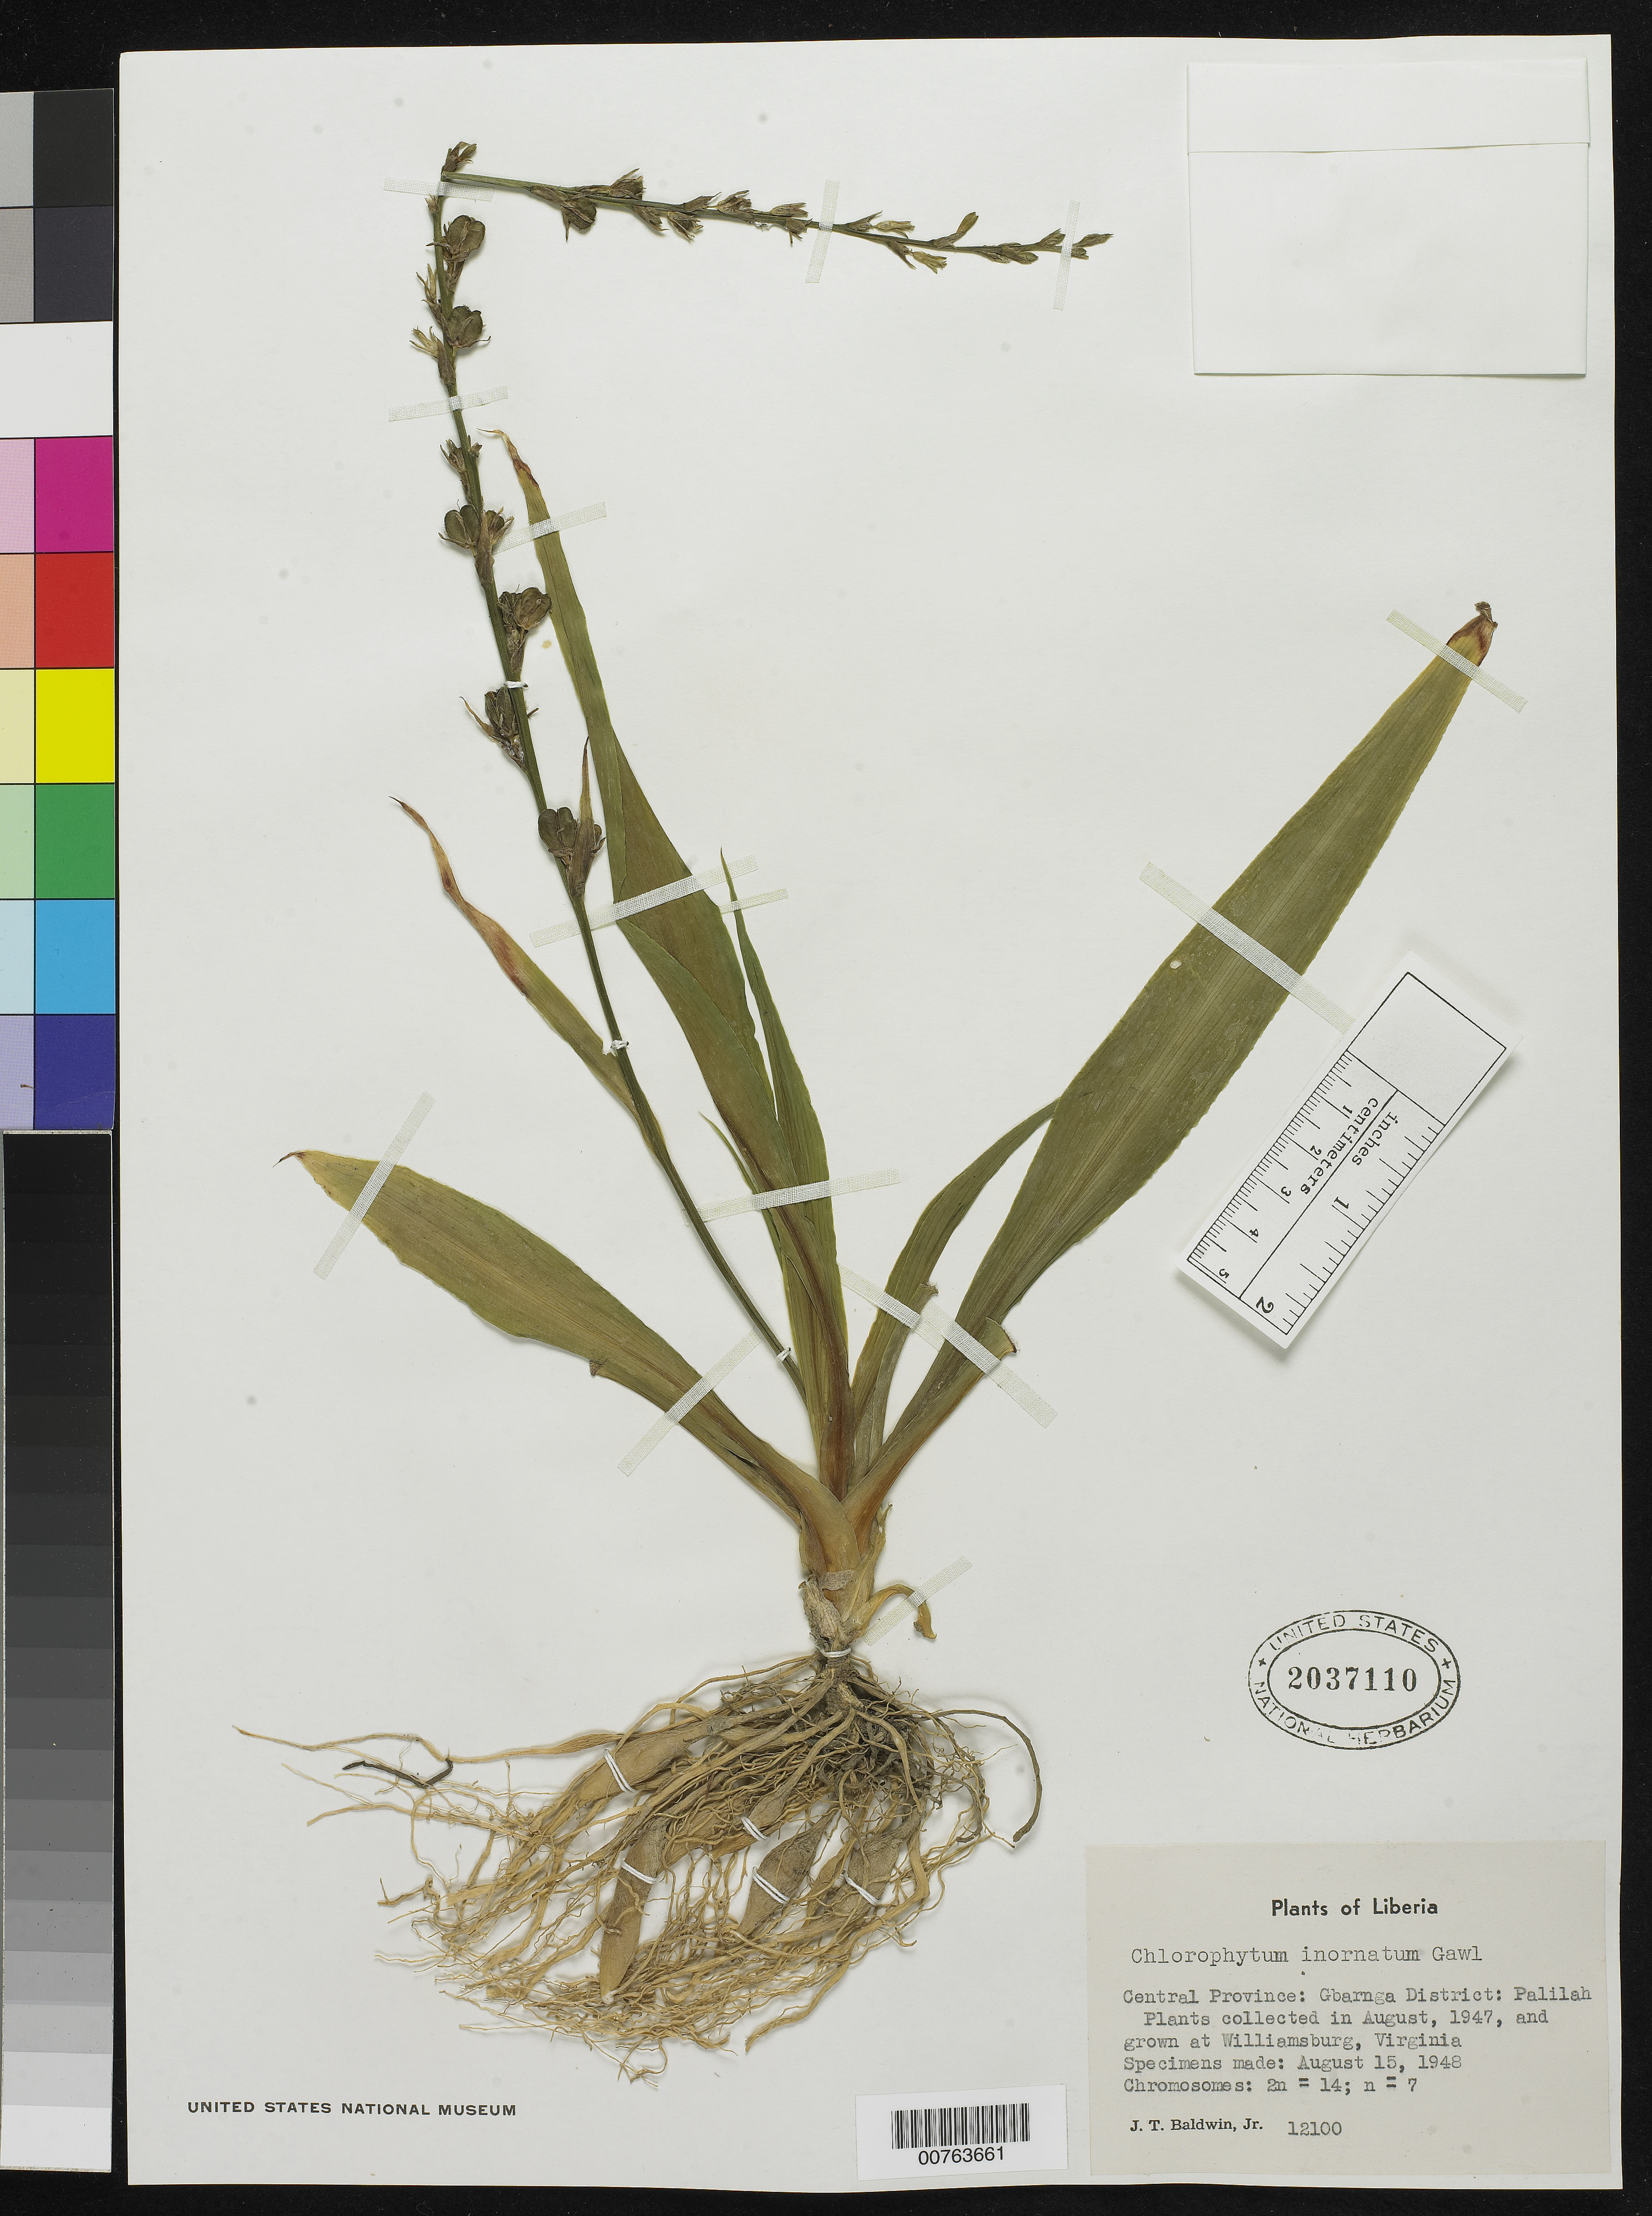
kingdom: Plantae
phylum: Tracheophyta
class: Liliopsida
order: Asparagales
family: Asparagaceae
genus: Chlorophytum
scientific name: Chlorophytum inornatum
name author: Ker Gawl.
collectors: J. T. Baldwin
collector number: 12100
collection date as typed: Aug 1947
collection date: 1947-08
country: Liberia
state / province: Bong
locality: Central Province: Gbarnga District: Palilah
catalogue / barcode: US 2037110